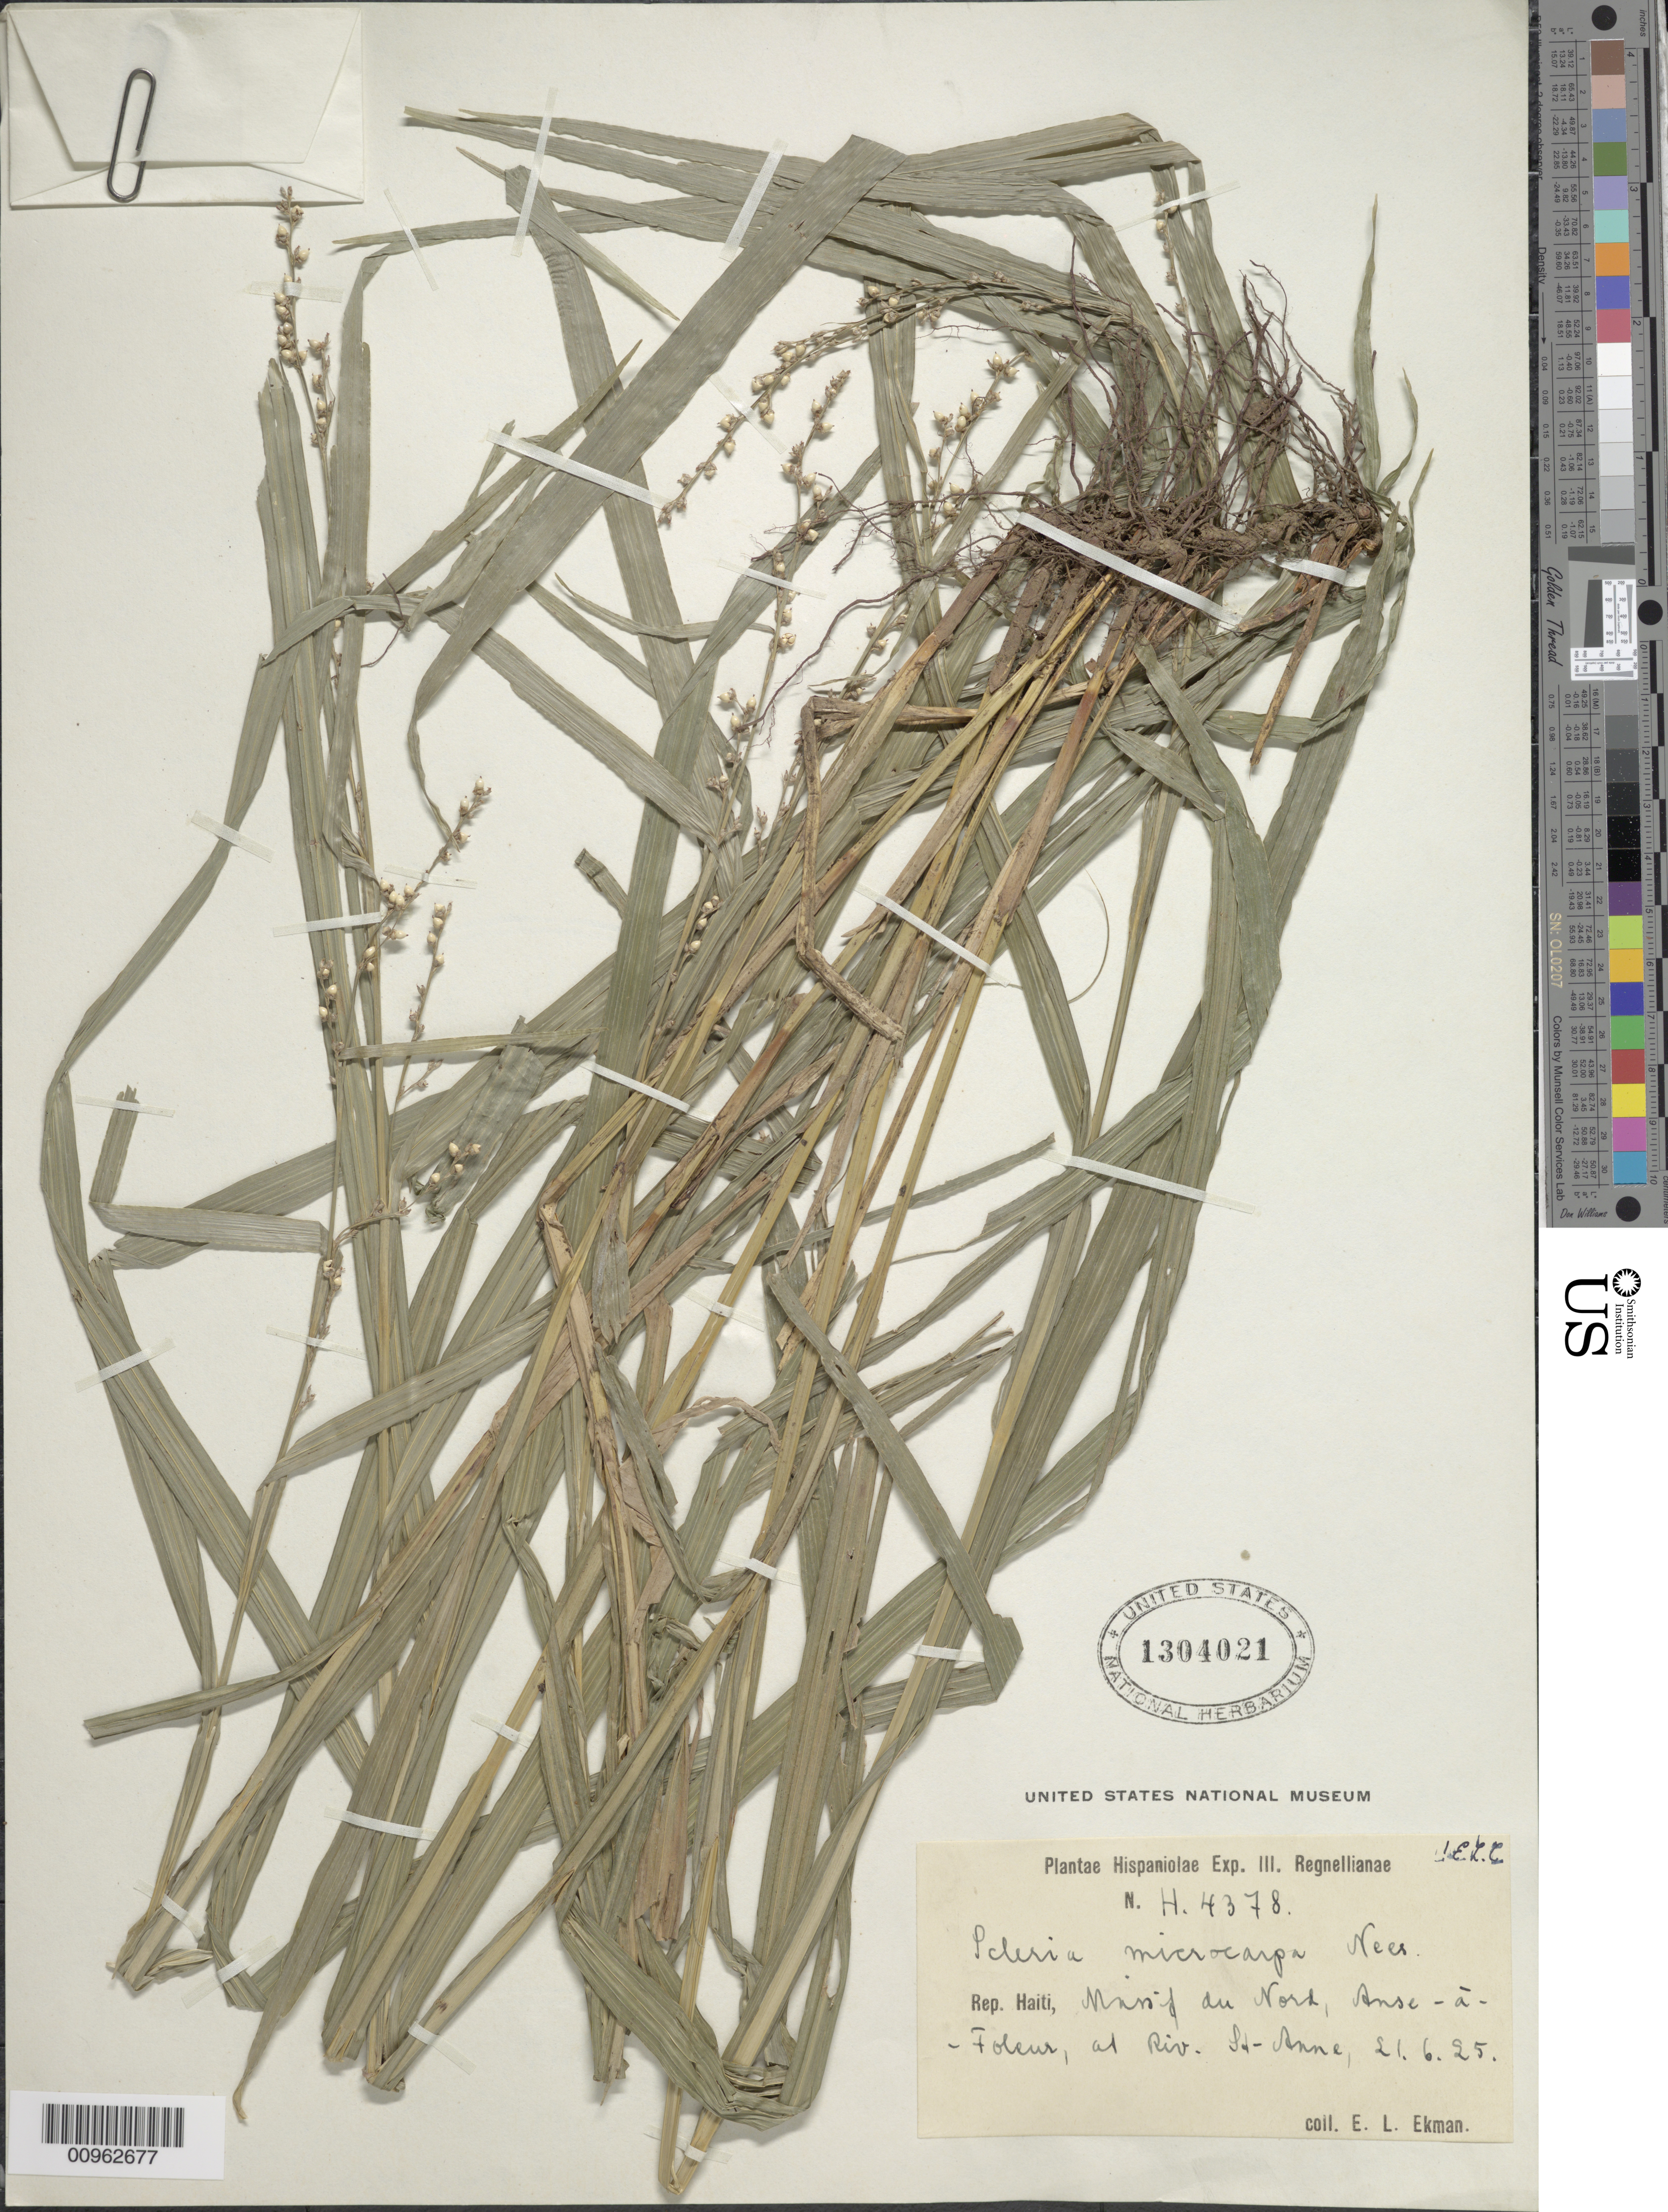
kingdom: Plantae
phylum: Tracheophyta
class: Liliopsida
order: Poales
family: Cyperaceae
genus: Scleria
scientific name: Scleria microcarpa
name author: Nees ex Kunth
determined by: Core, E. L.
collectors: E. L. Ekman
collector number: H 4378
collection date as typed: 21 Jun 1925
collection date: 1925-06-21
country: Haiti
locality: Massif du Nord, Anse à Foleur, at Riv. St. Anne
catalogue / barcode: US 1304021